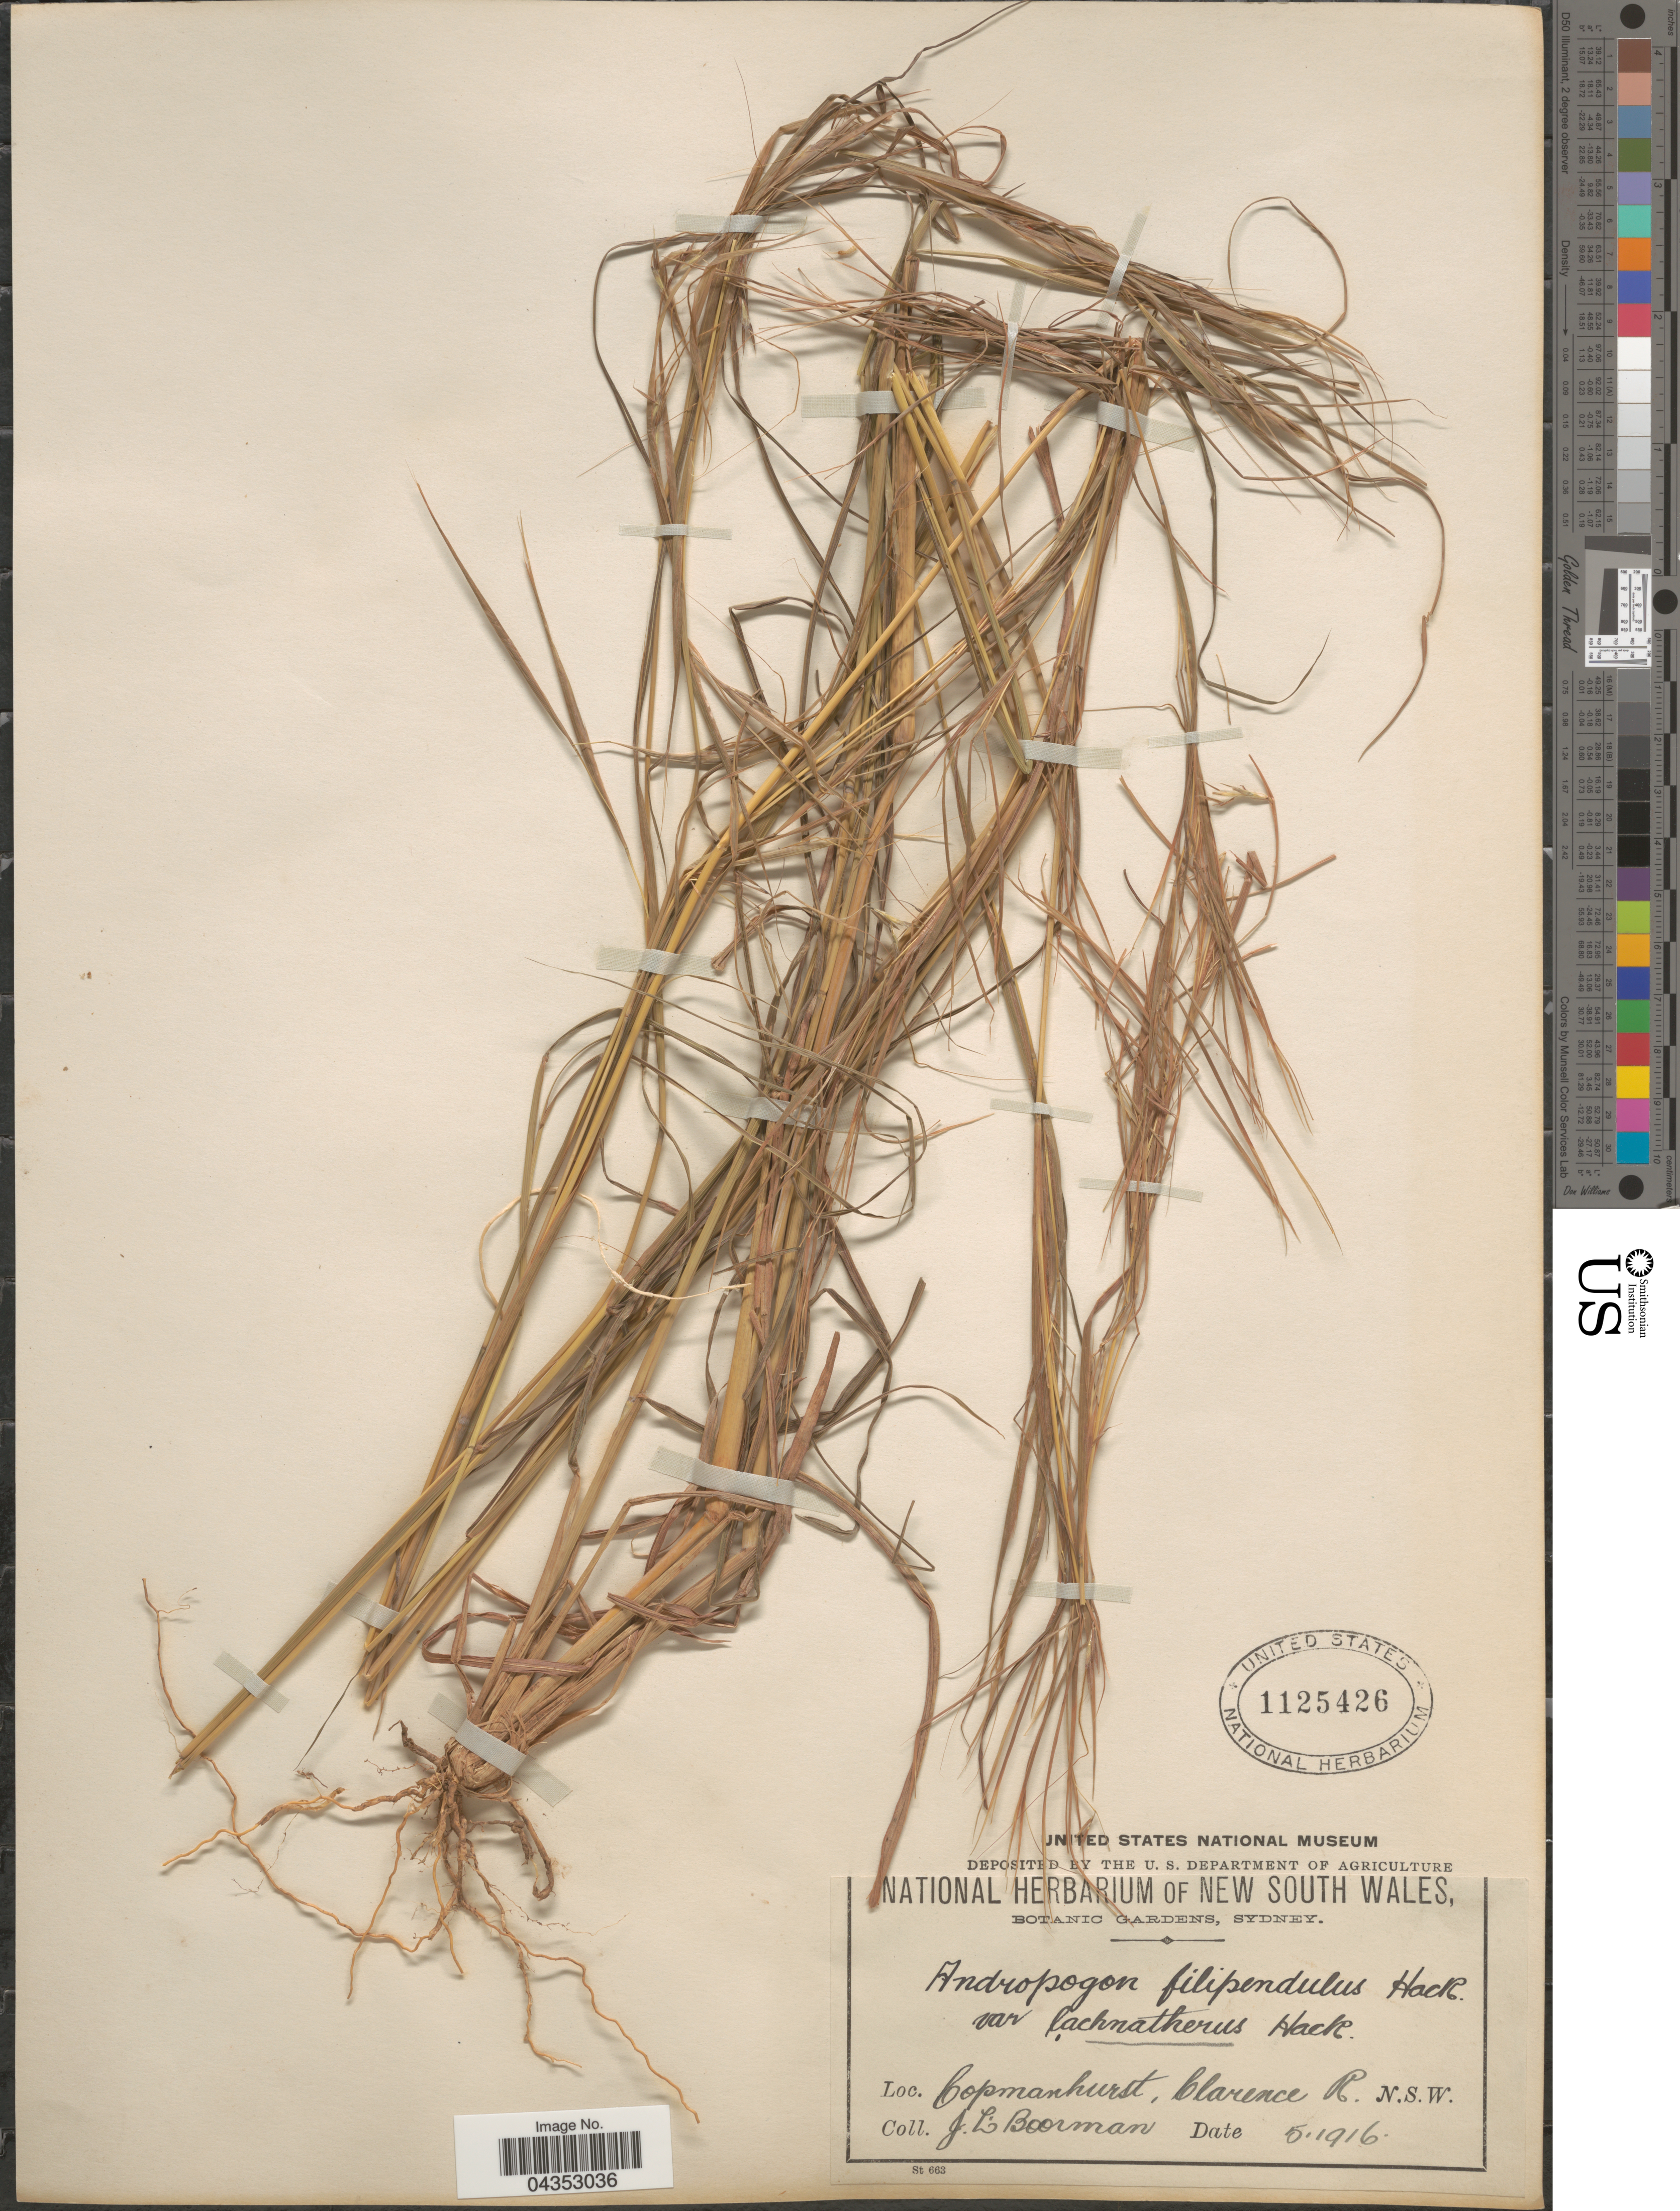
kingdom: Plantae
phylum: Tracheophyta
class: Liliopsida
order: Poales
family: Poaceae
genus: Hyparrhenia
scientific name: Hyparrhenia filipendula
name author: (Hochr.) Stapf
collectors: J. Boorman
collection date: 1916-05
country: Australia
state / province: New South Wales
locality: Copmanhurst, Clarence R.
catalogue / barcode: US 1125426